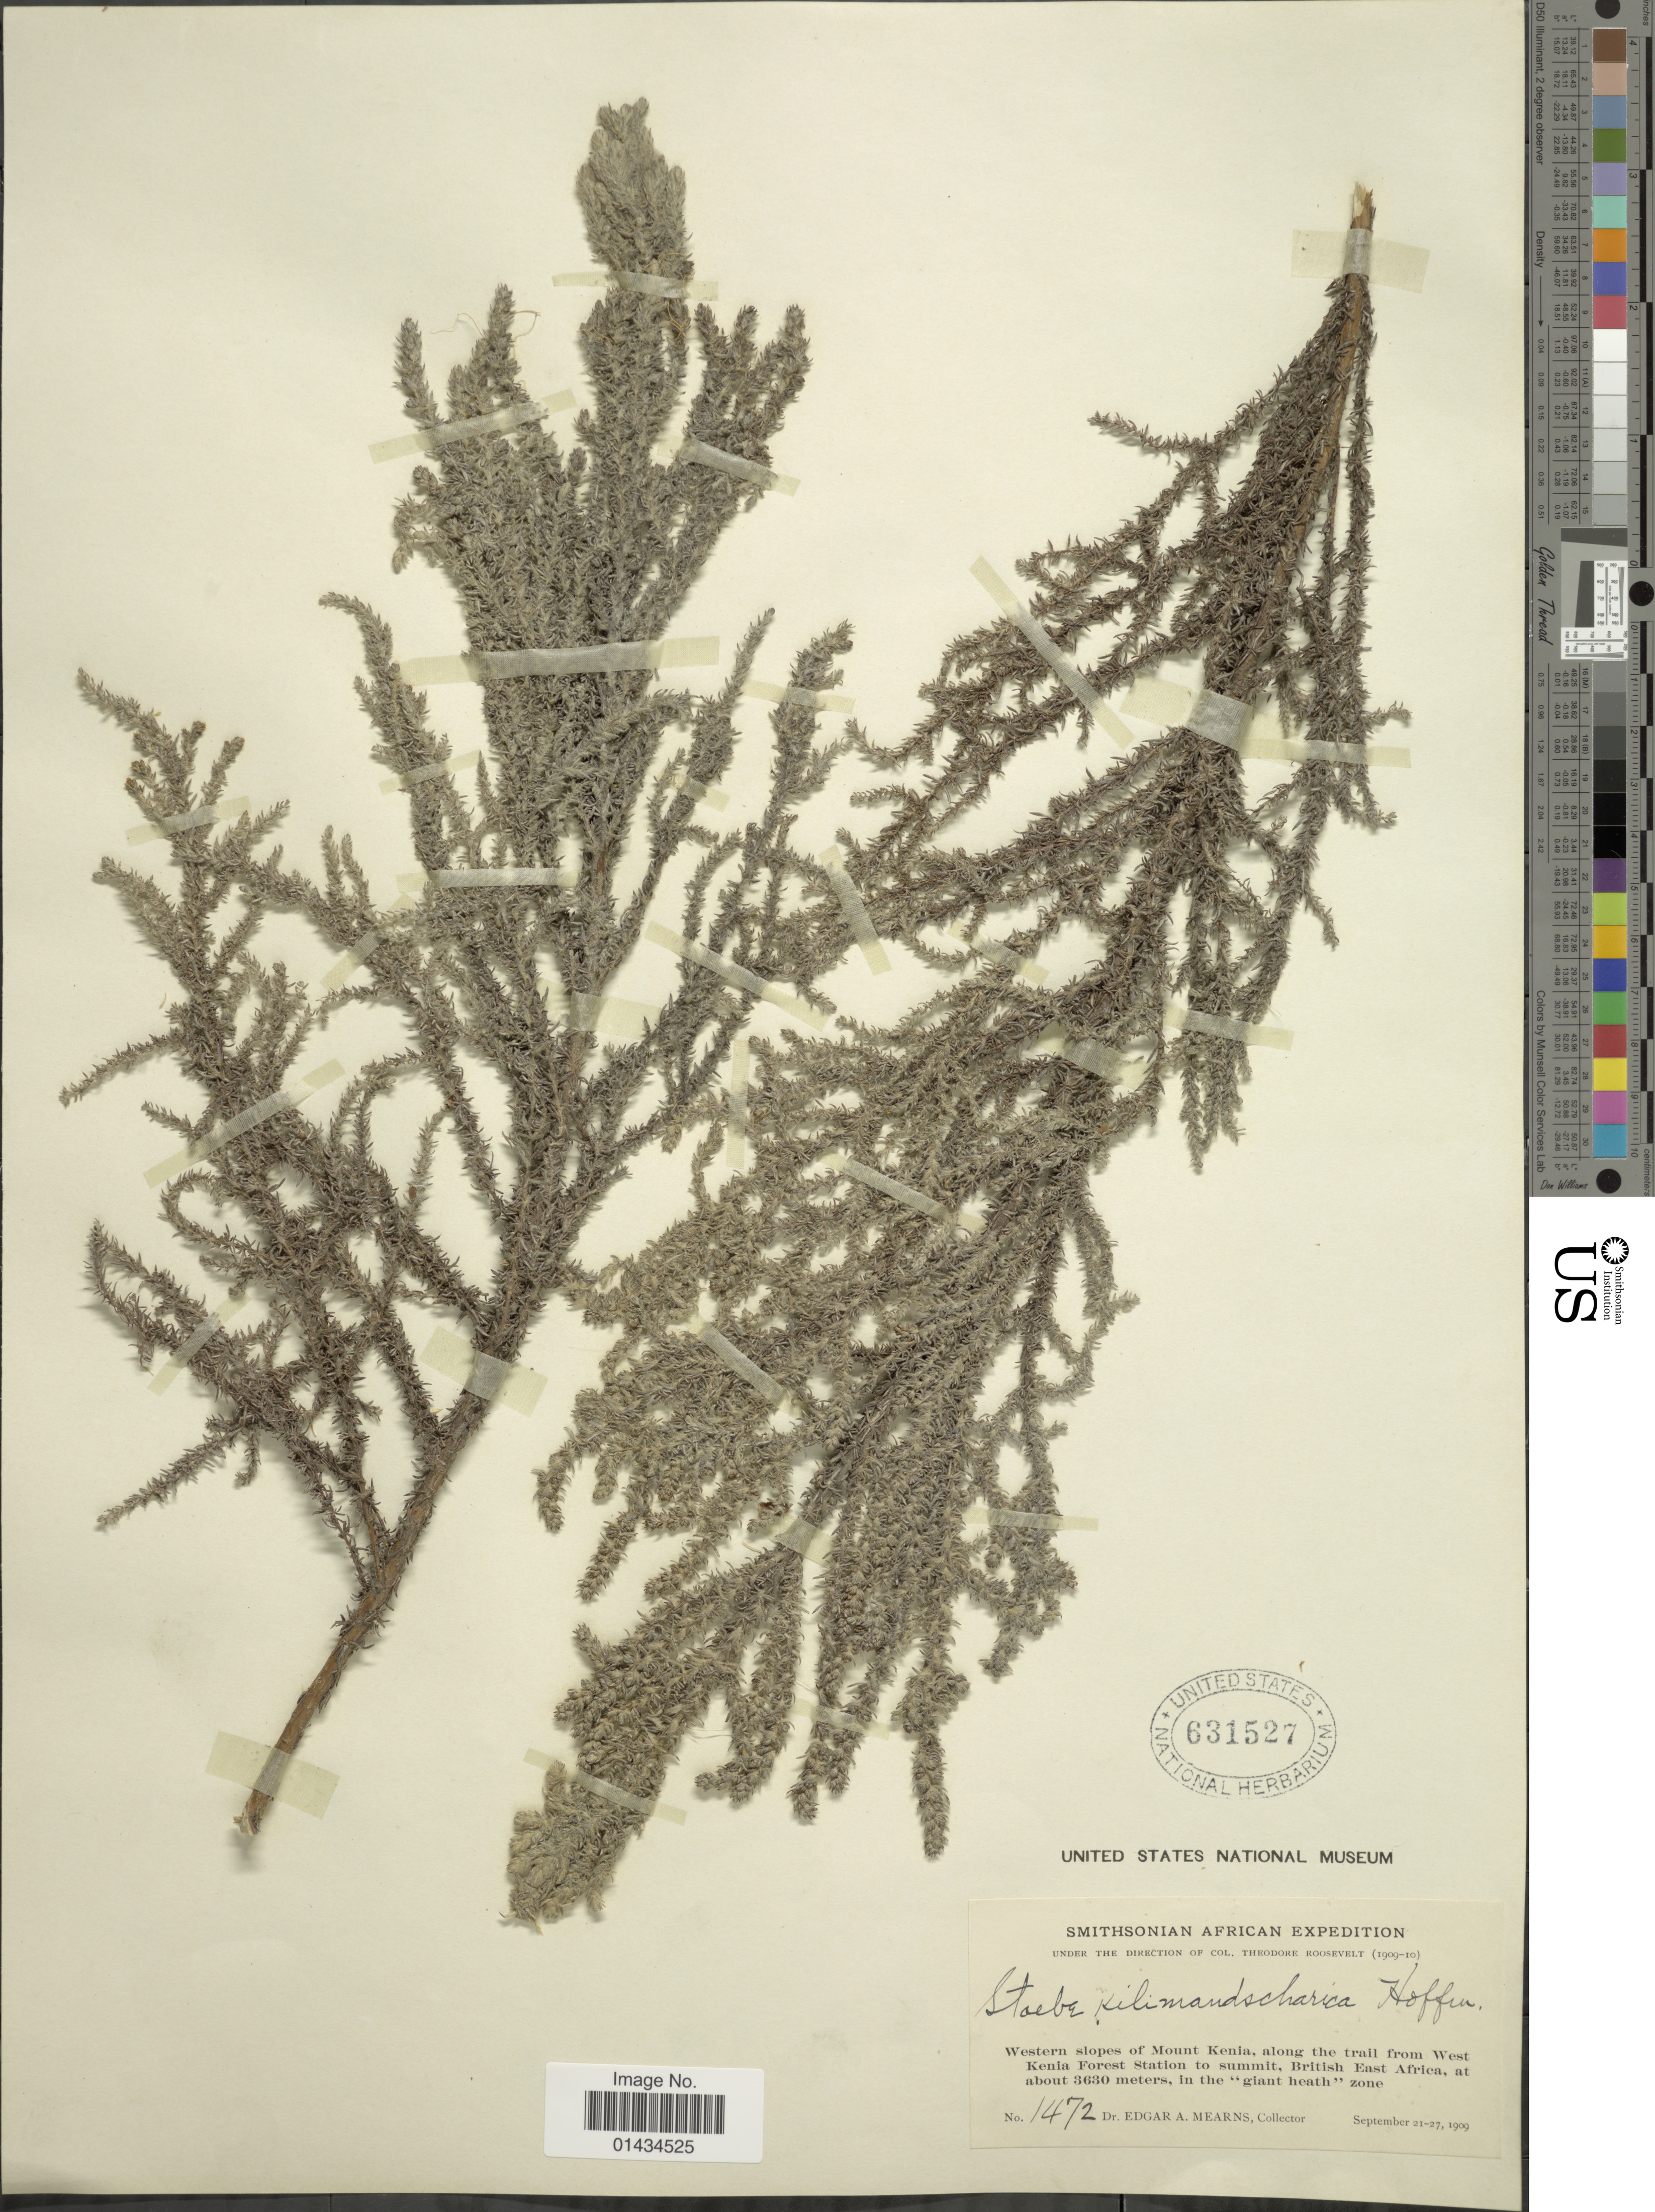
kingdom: Plantae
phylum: Tracheophyta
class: Magnoliopsida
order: Asterales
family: Asteraceae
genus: Stoebe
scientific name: Stoebe kilimandscharica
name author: O. Hoffm.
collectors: E. A. Mearns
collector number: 1472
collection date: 1909-09-21/1909-09-27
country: Kenya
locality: Western slopes of Mount Kenia, along the trail from West Kenia Forest Station to summit, British East Africa, in the "giant health"zone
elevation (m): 3630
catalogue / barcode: US 631527